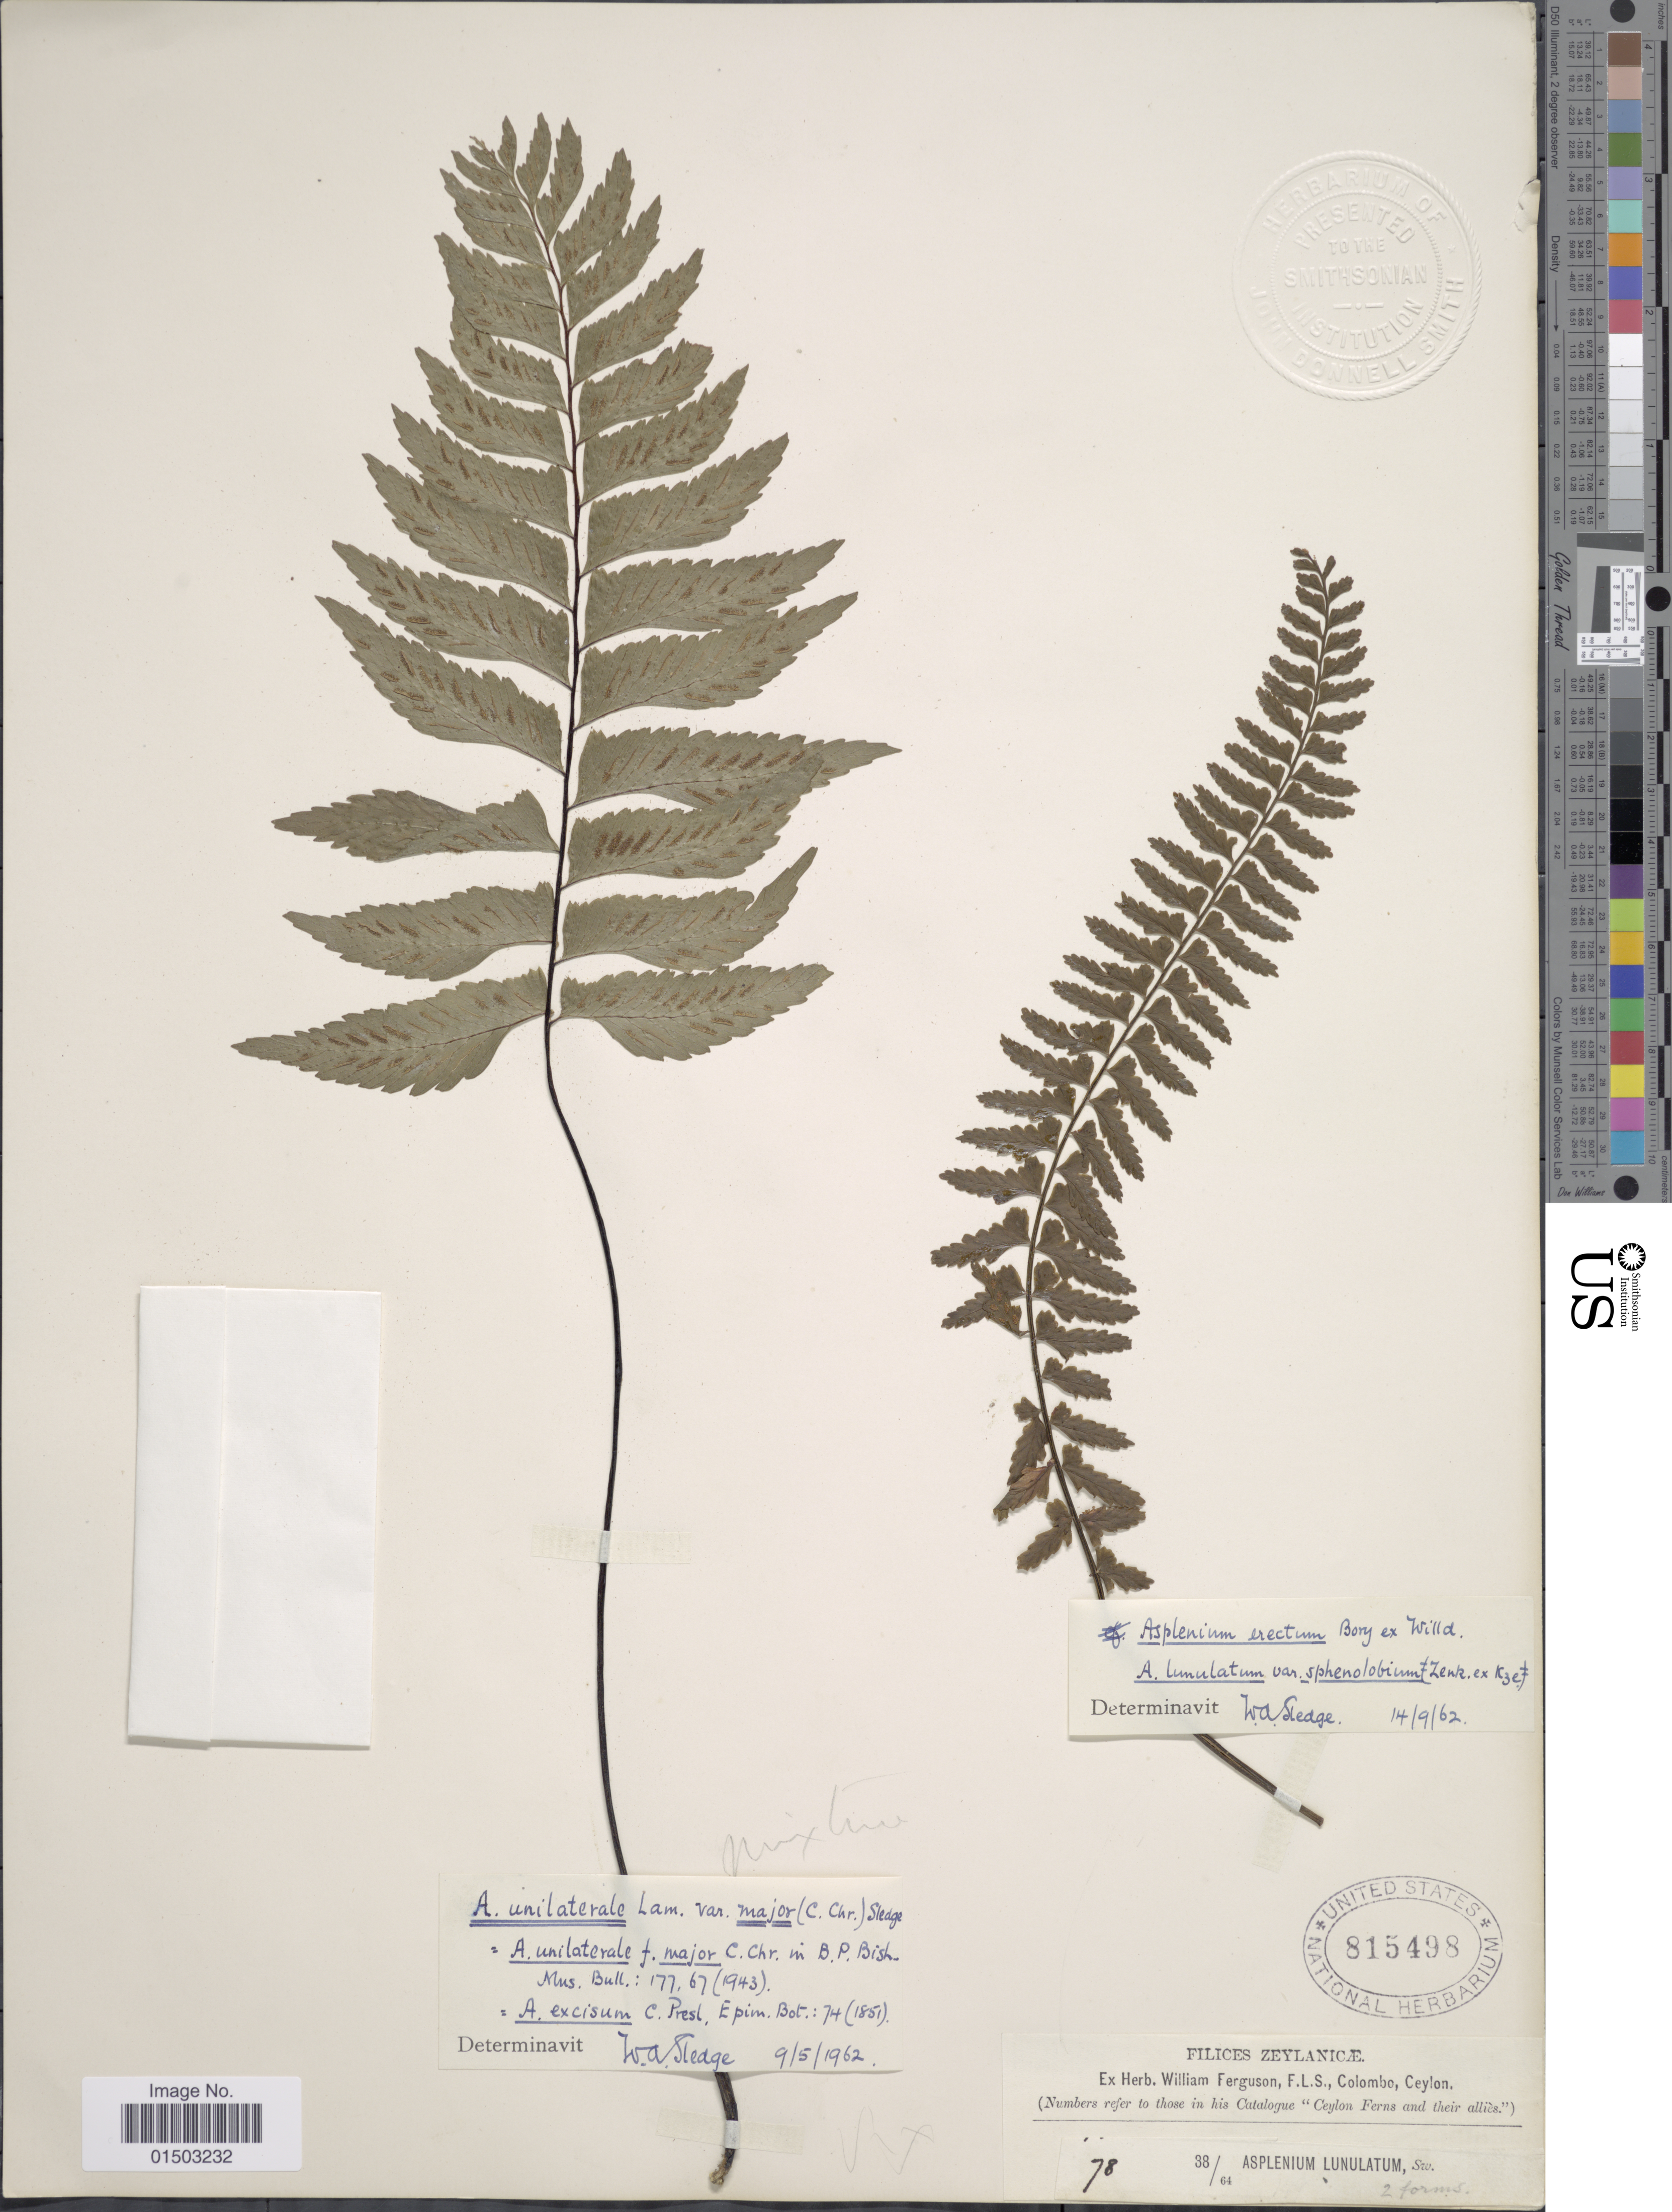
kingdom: Plantae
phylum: Tracheophyta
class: Polypodiopsida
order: Polypodiales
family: Aspleniaceae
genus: Hymenasplenium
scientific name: Hymenasplenium unilaterale var. majus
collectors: ex herb. W. Ferguson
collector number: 78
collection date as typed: Transcribed d/m/y: //38 to //64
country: Sri Lanka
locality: Zeylanicae, Ceylon.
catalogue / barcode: US 815498